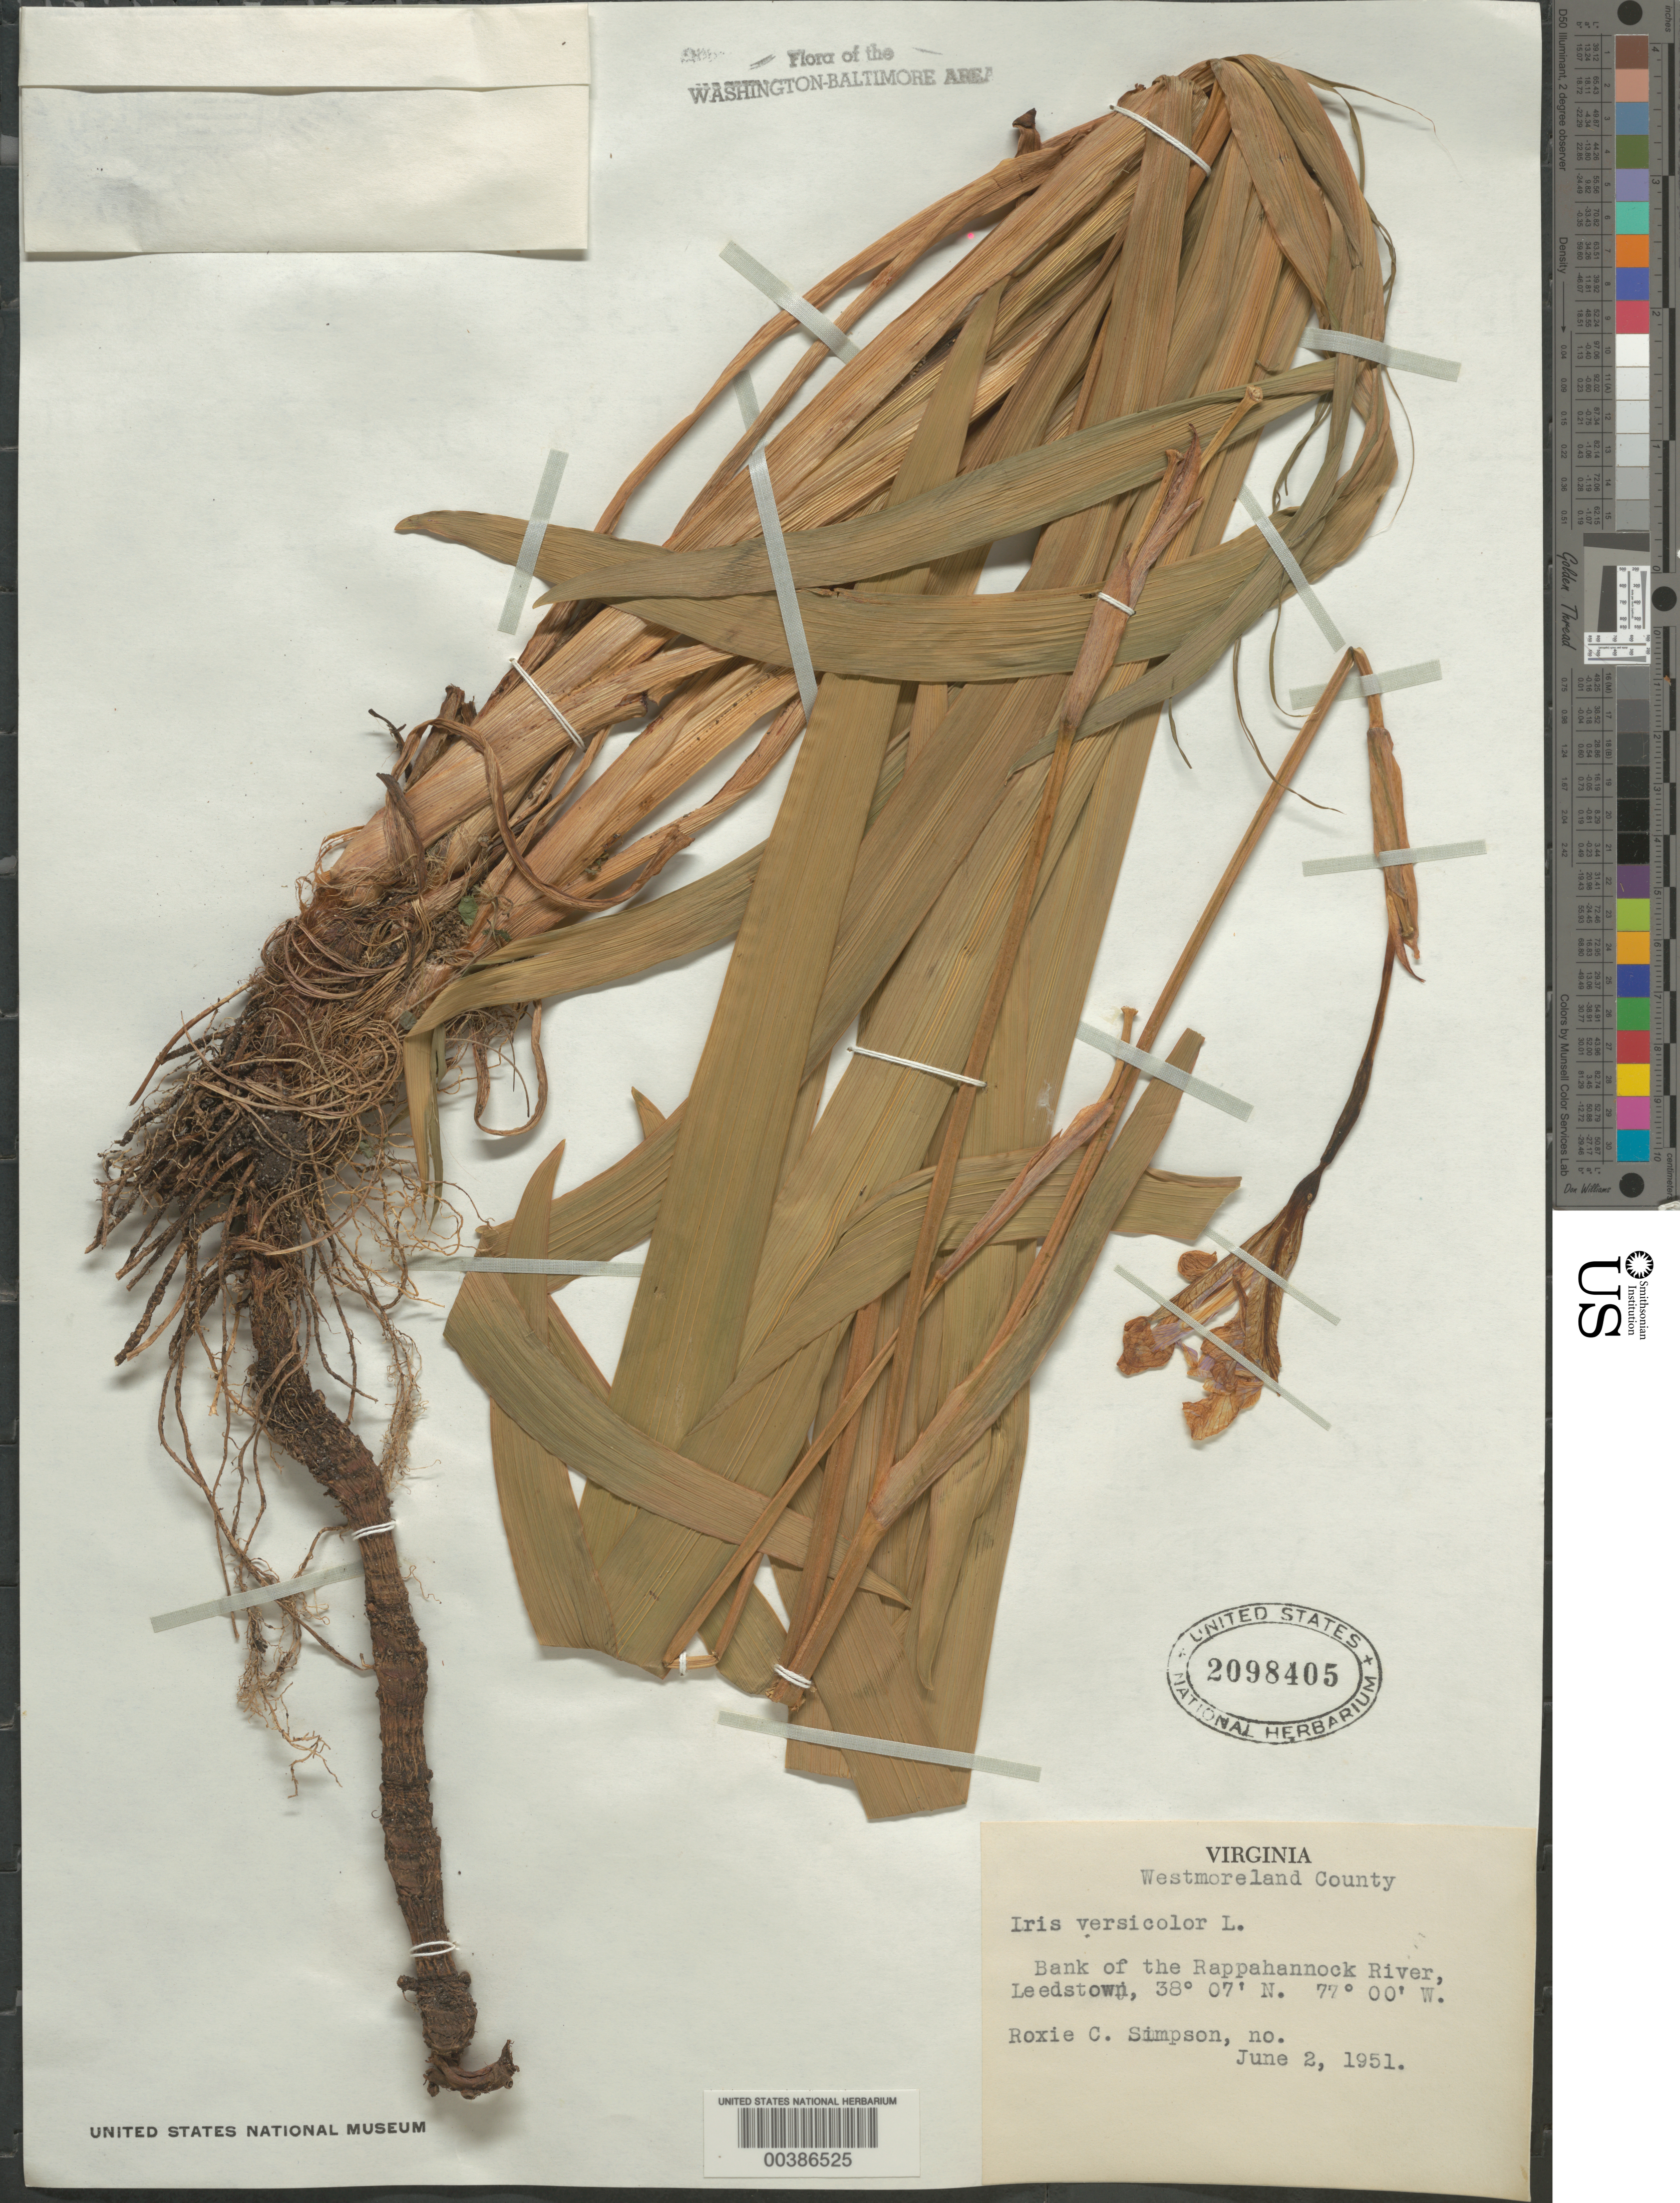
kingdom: Plantae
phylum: Tracheophyta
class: Liliopsida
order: Asparagales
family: Iridaceae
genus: Iris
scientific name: Iris versicolor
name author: L.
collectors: R. Simpson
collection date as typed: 02 Jun 1951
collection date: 1951-06-02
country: United States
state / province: Virginia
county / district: Westmoreland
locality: Rappahannock River, Leedstown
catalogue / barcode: US 2098405